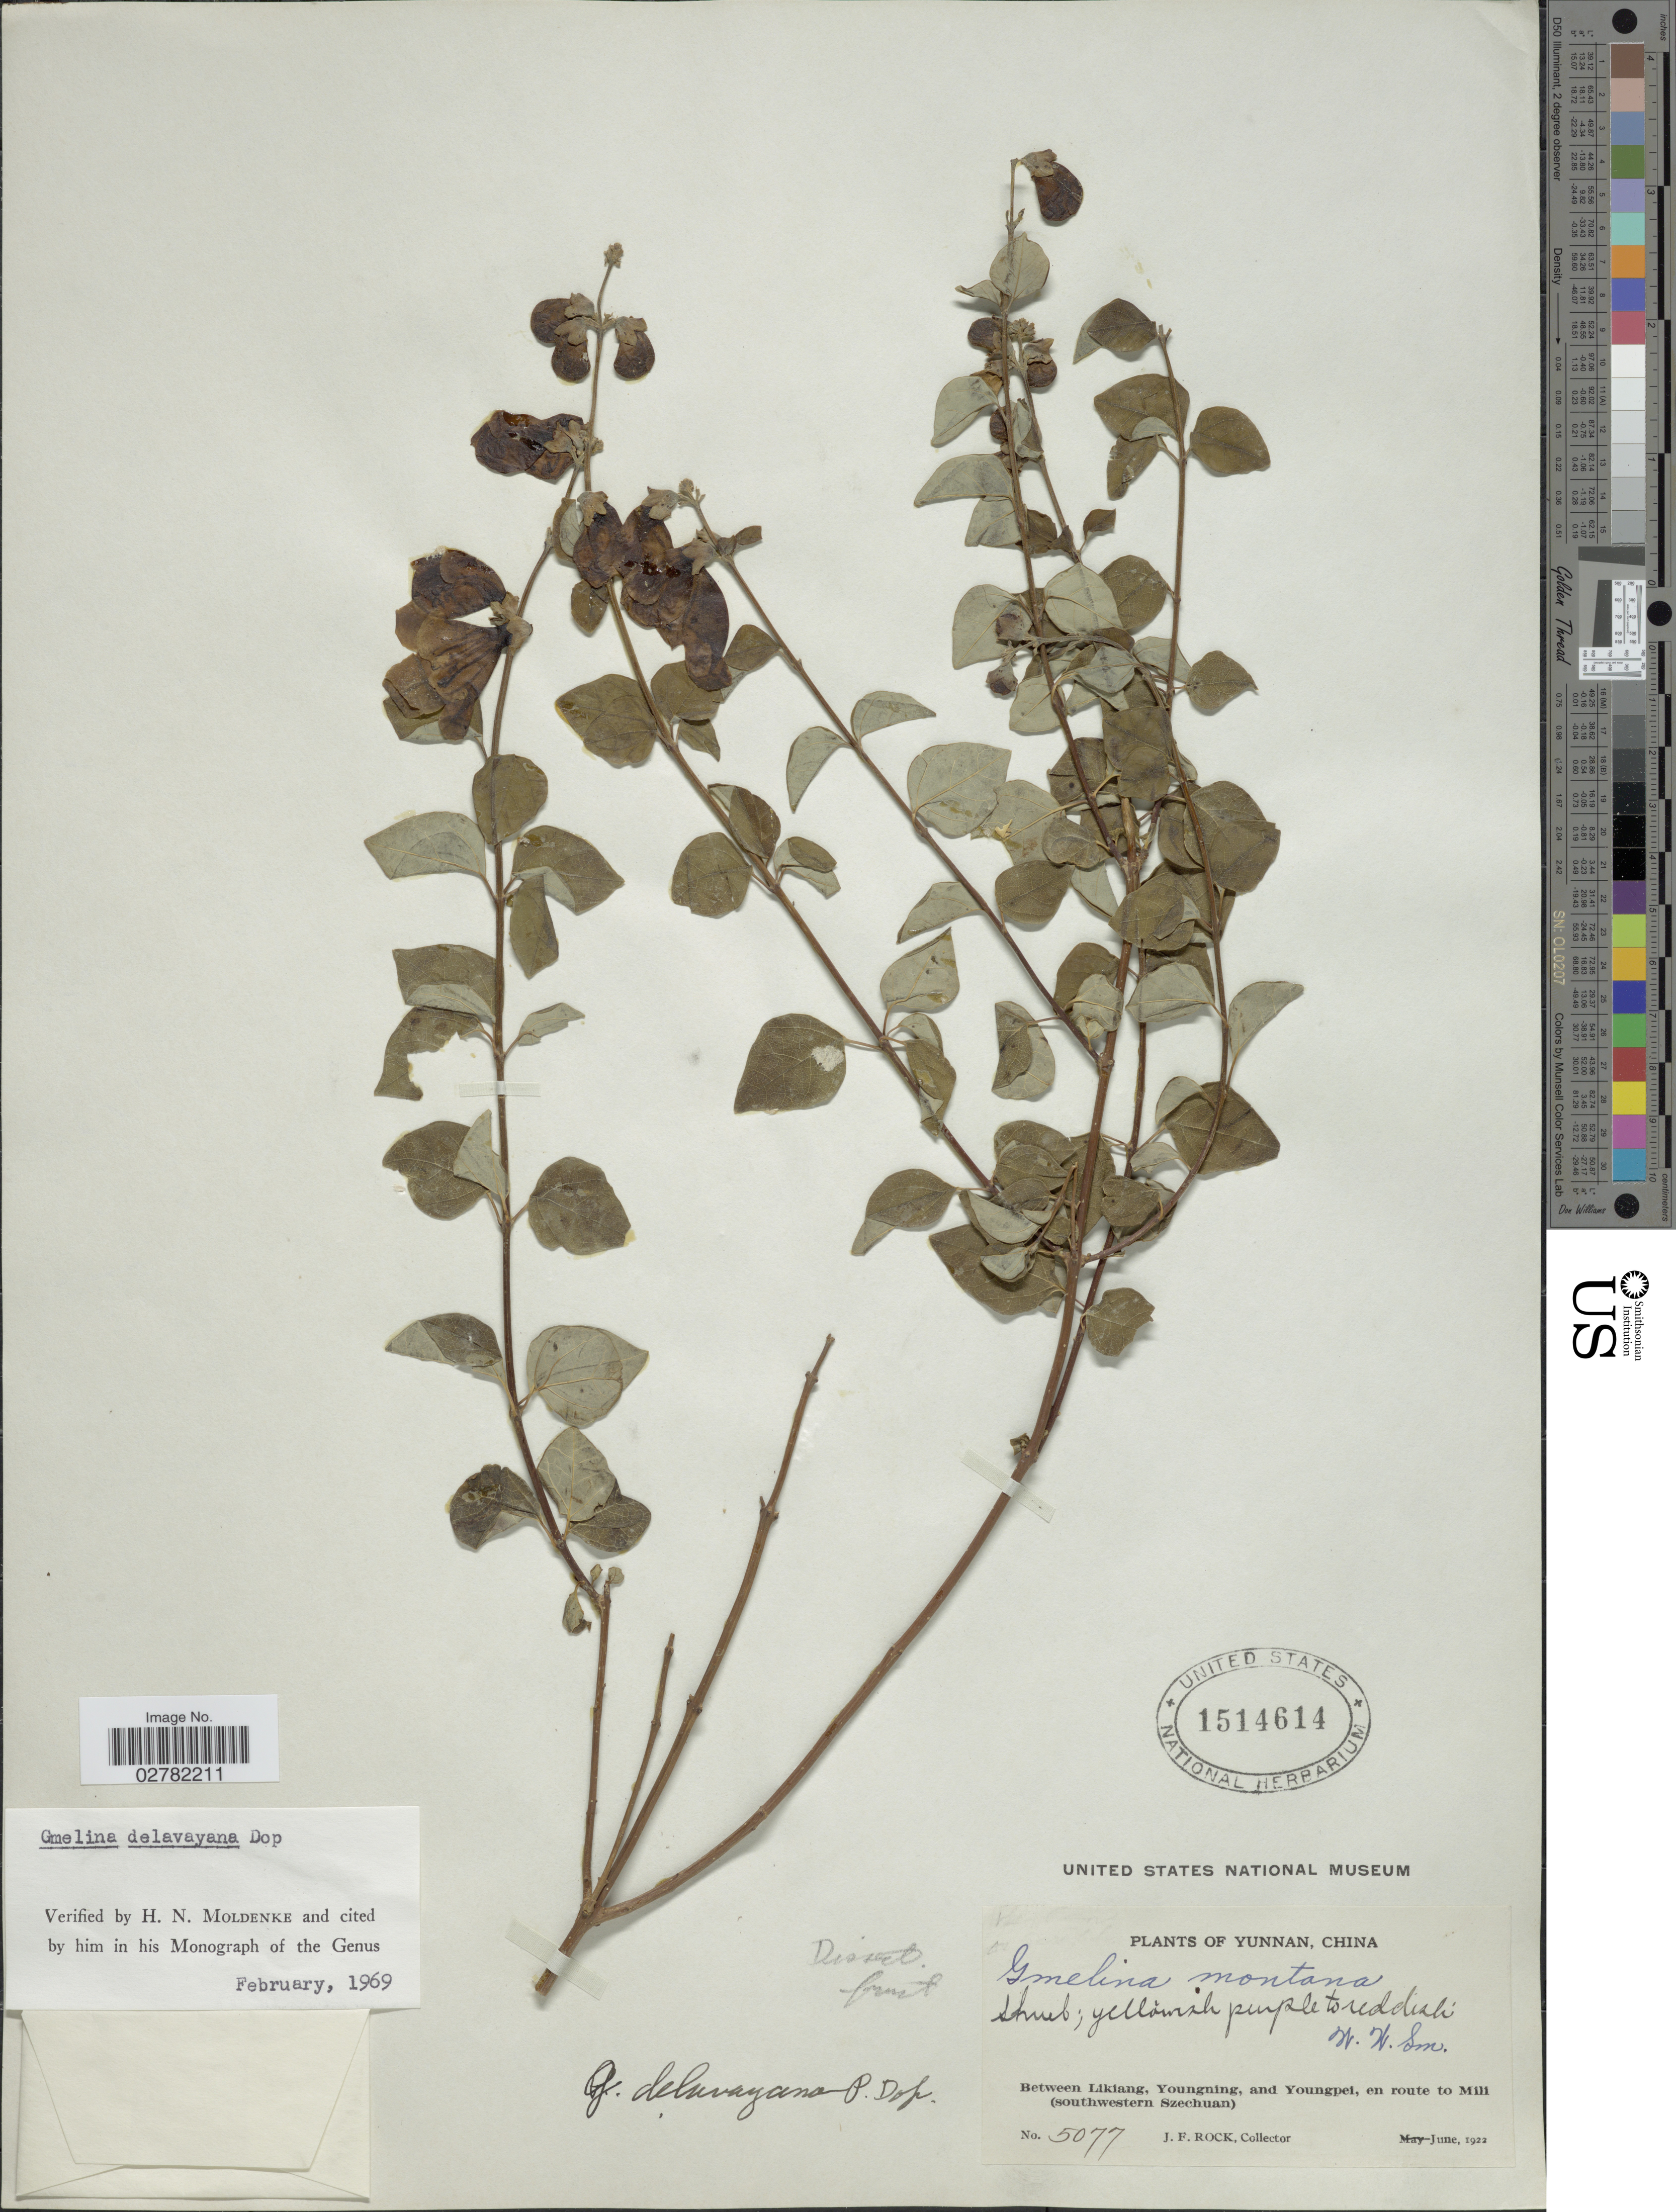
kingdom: Plantae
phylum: Tracheophyta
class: Magnoliopsida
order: Lamiales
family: Lamiaceae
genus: Gmelina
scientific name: Gmelina delavayana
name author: Dop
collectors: J. Rock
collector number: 5077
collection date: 1922-06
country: China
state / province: Yunnan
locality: Between Likiang, Youngning, and Youngpei, en route to Mili (southwestern Szechuan).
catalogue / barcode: US 1514614